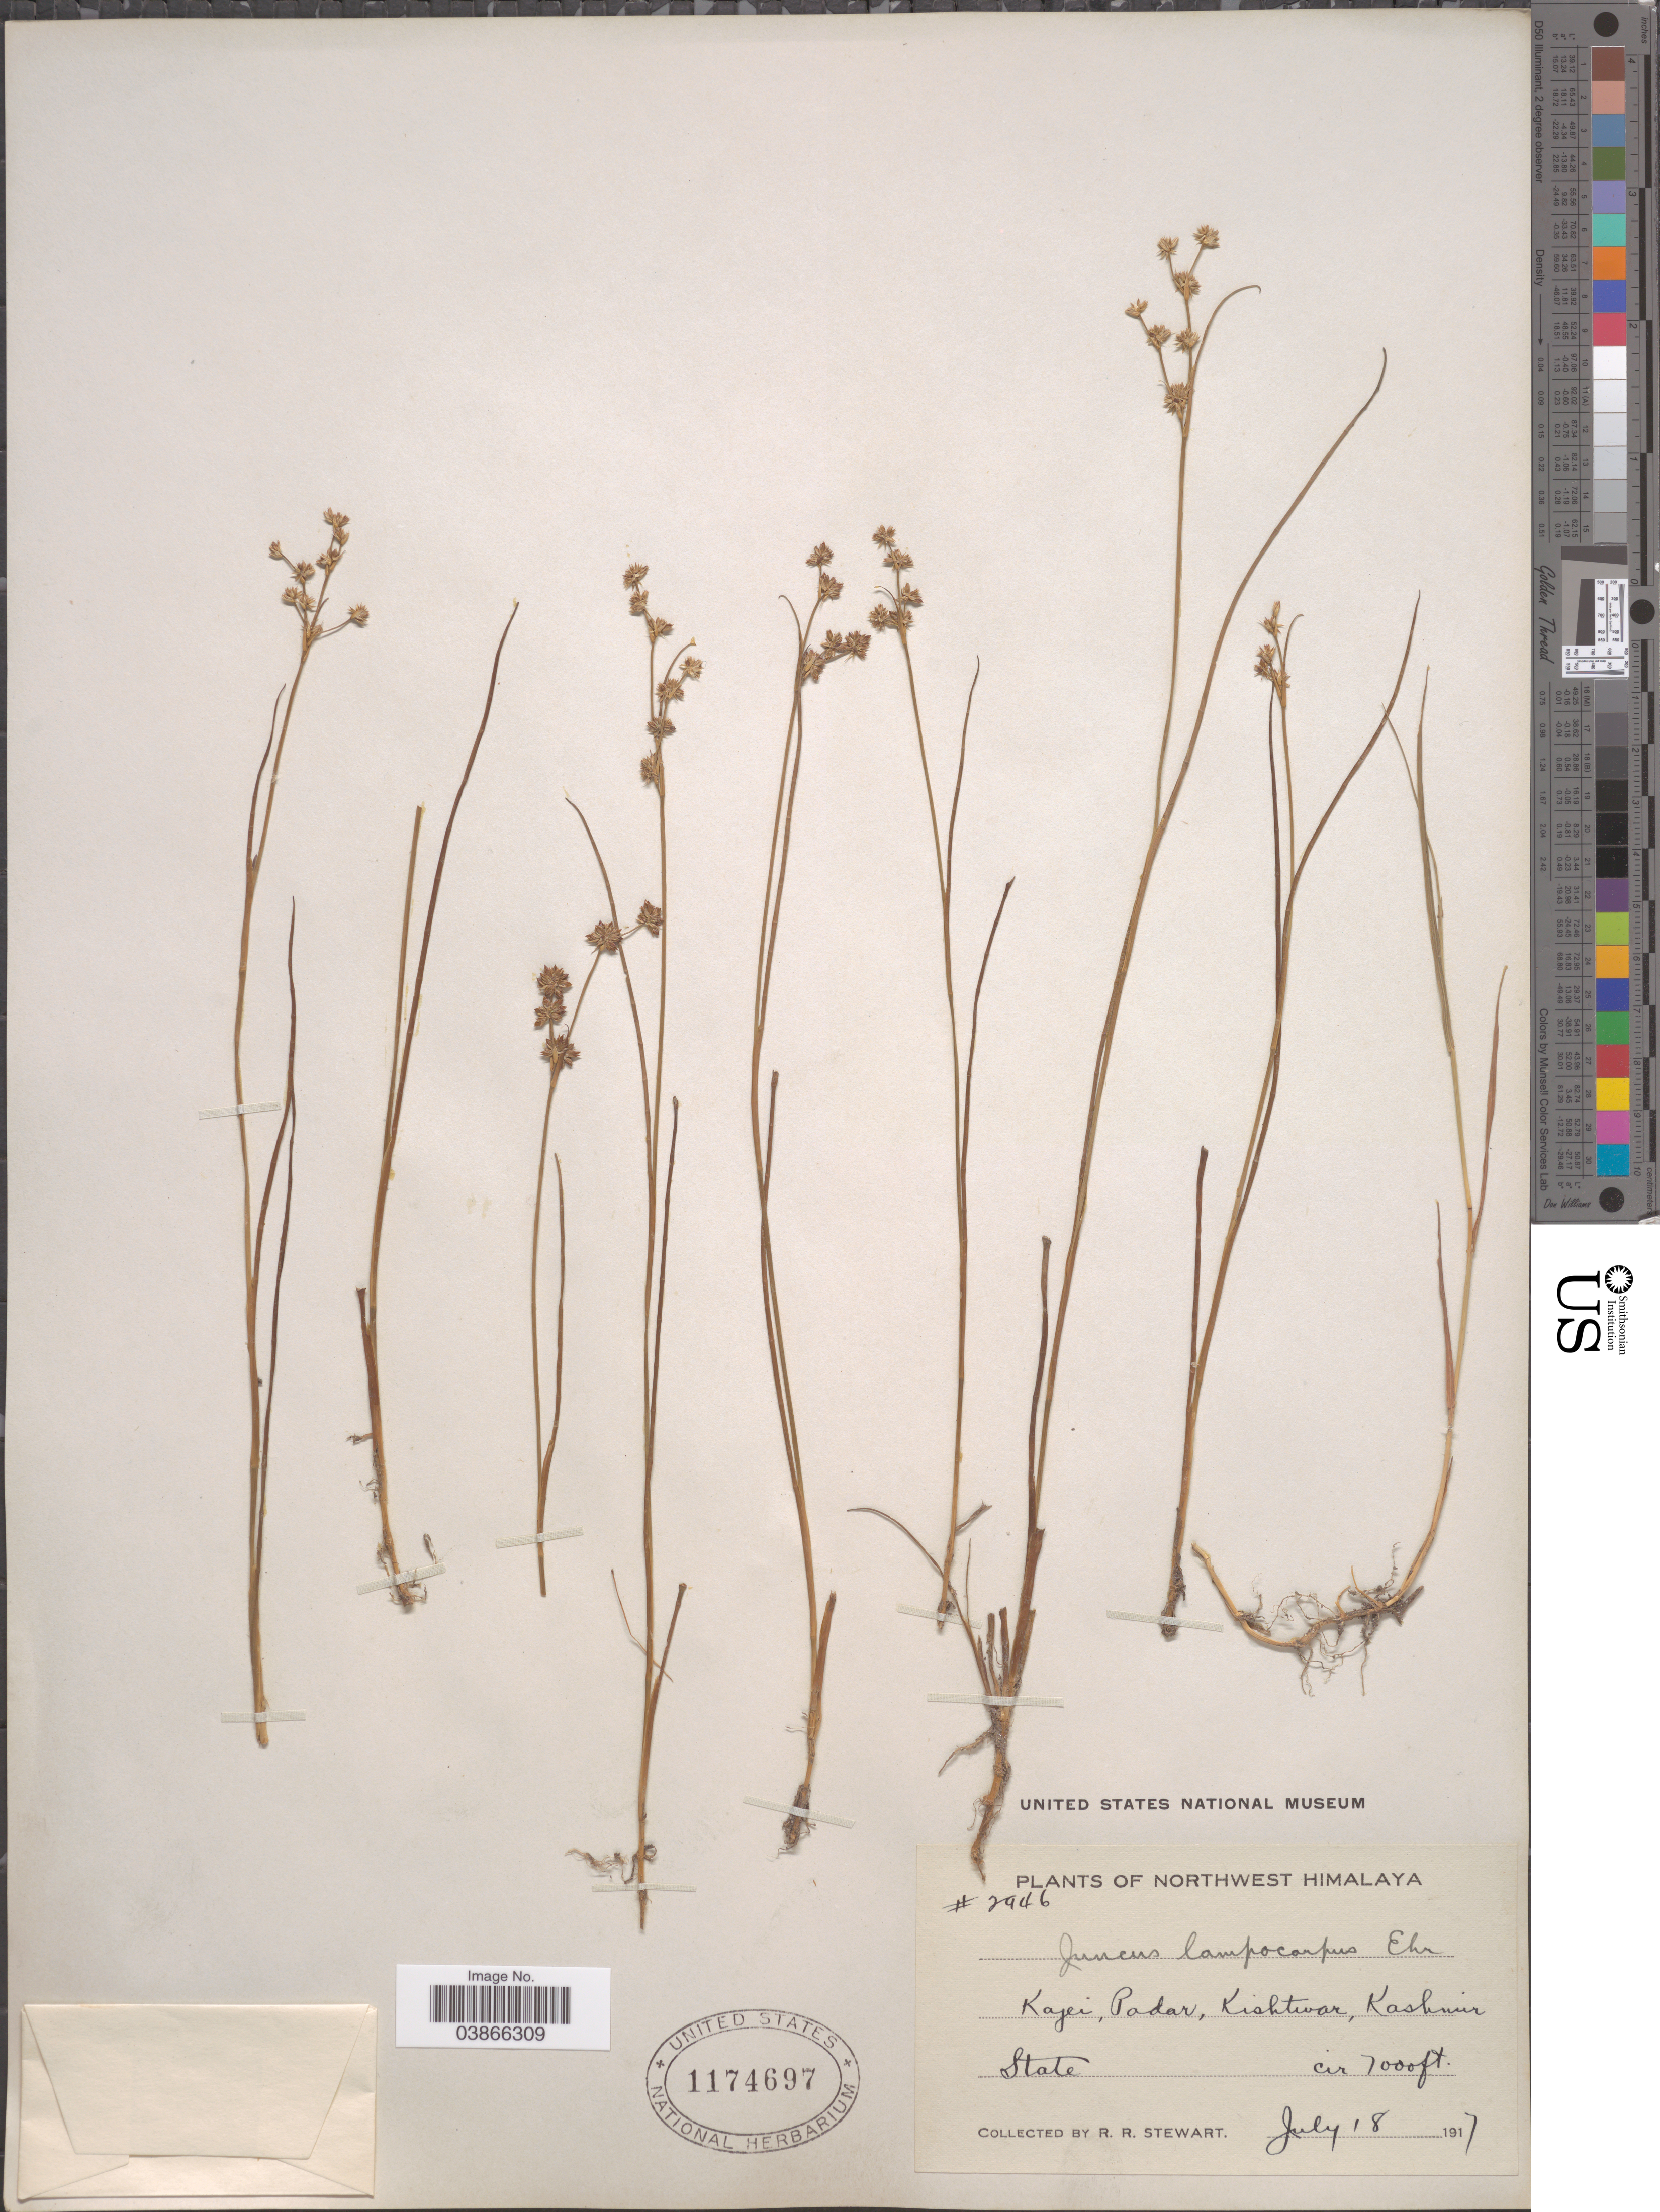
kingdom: Plantae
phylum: Tracheophyta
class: Liliopsida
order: Poales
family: Juncaceae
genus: Juncus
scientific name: Juncus lampocarpus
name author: Ehrh.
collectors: R. Stewart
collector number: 2946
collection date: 1917-07-18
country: India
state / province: Jammu and Kashmir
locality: Northwest Himalaya. Kajei, Padar, Kishtwar, Kashmir State.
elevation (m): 2134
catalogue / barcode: US 1174697